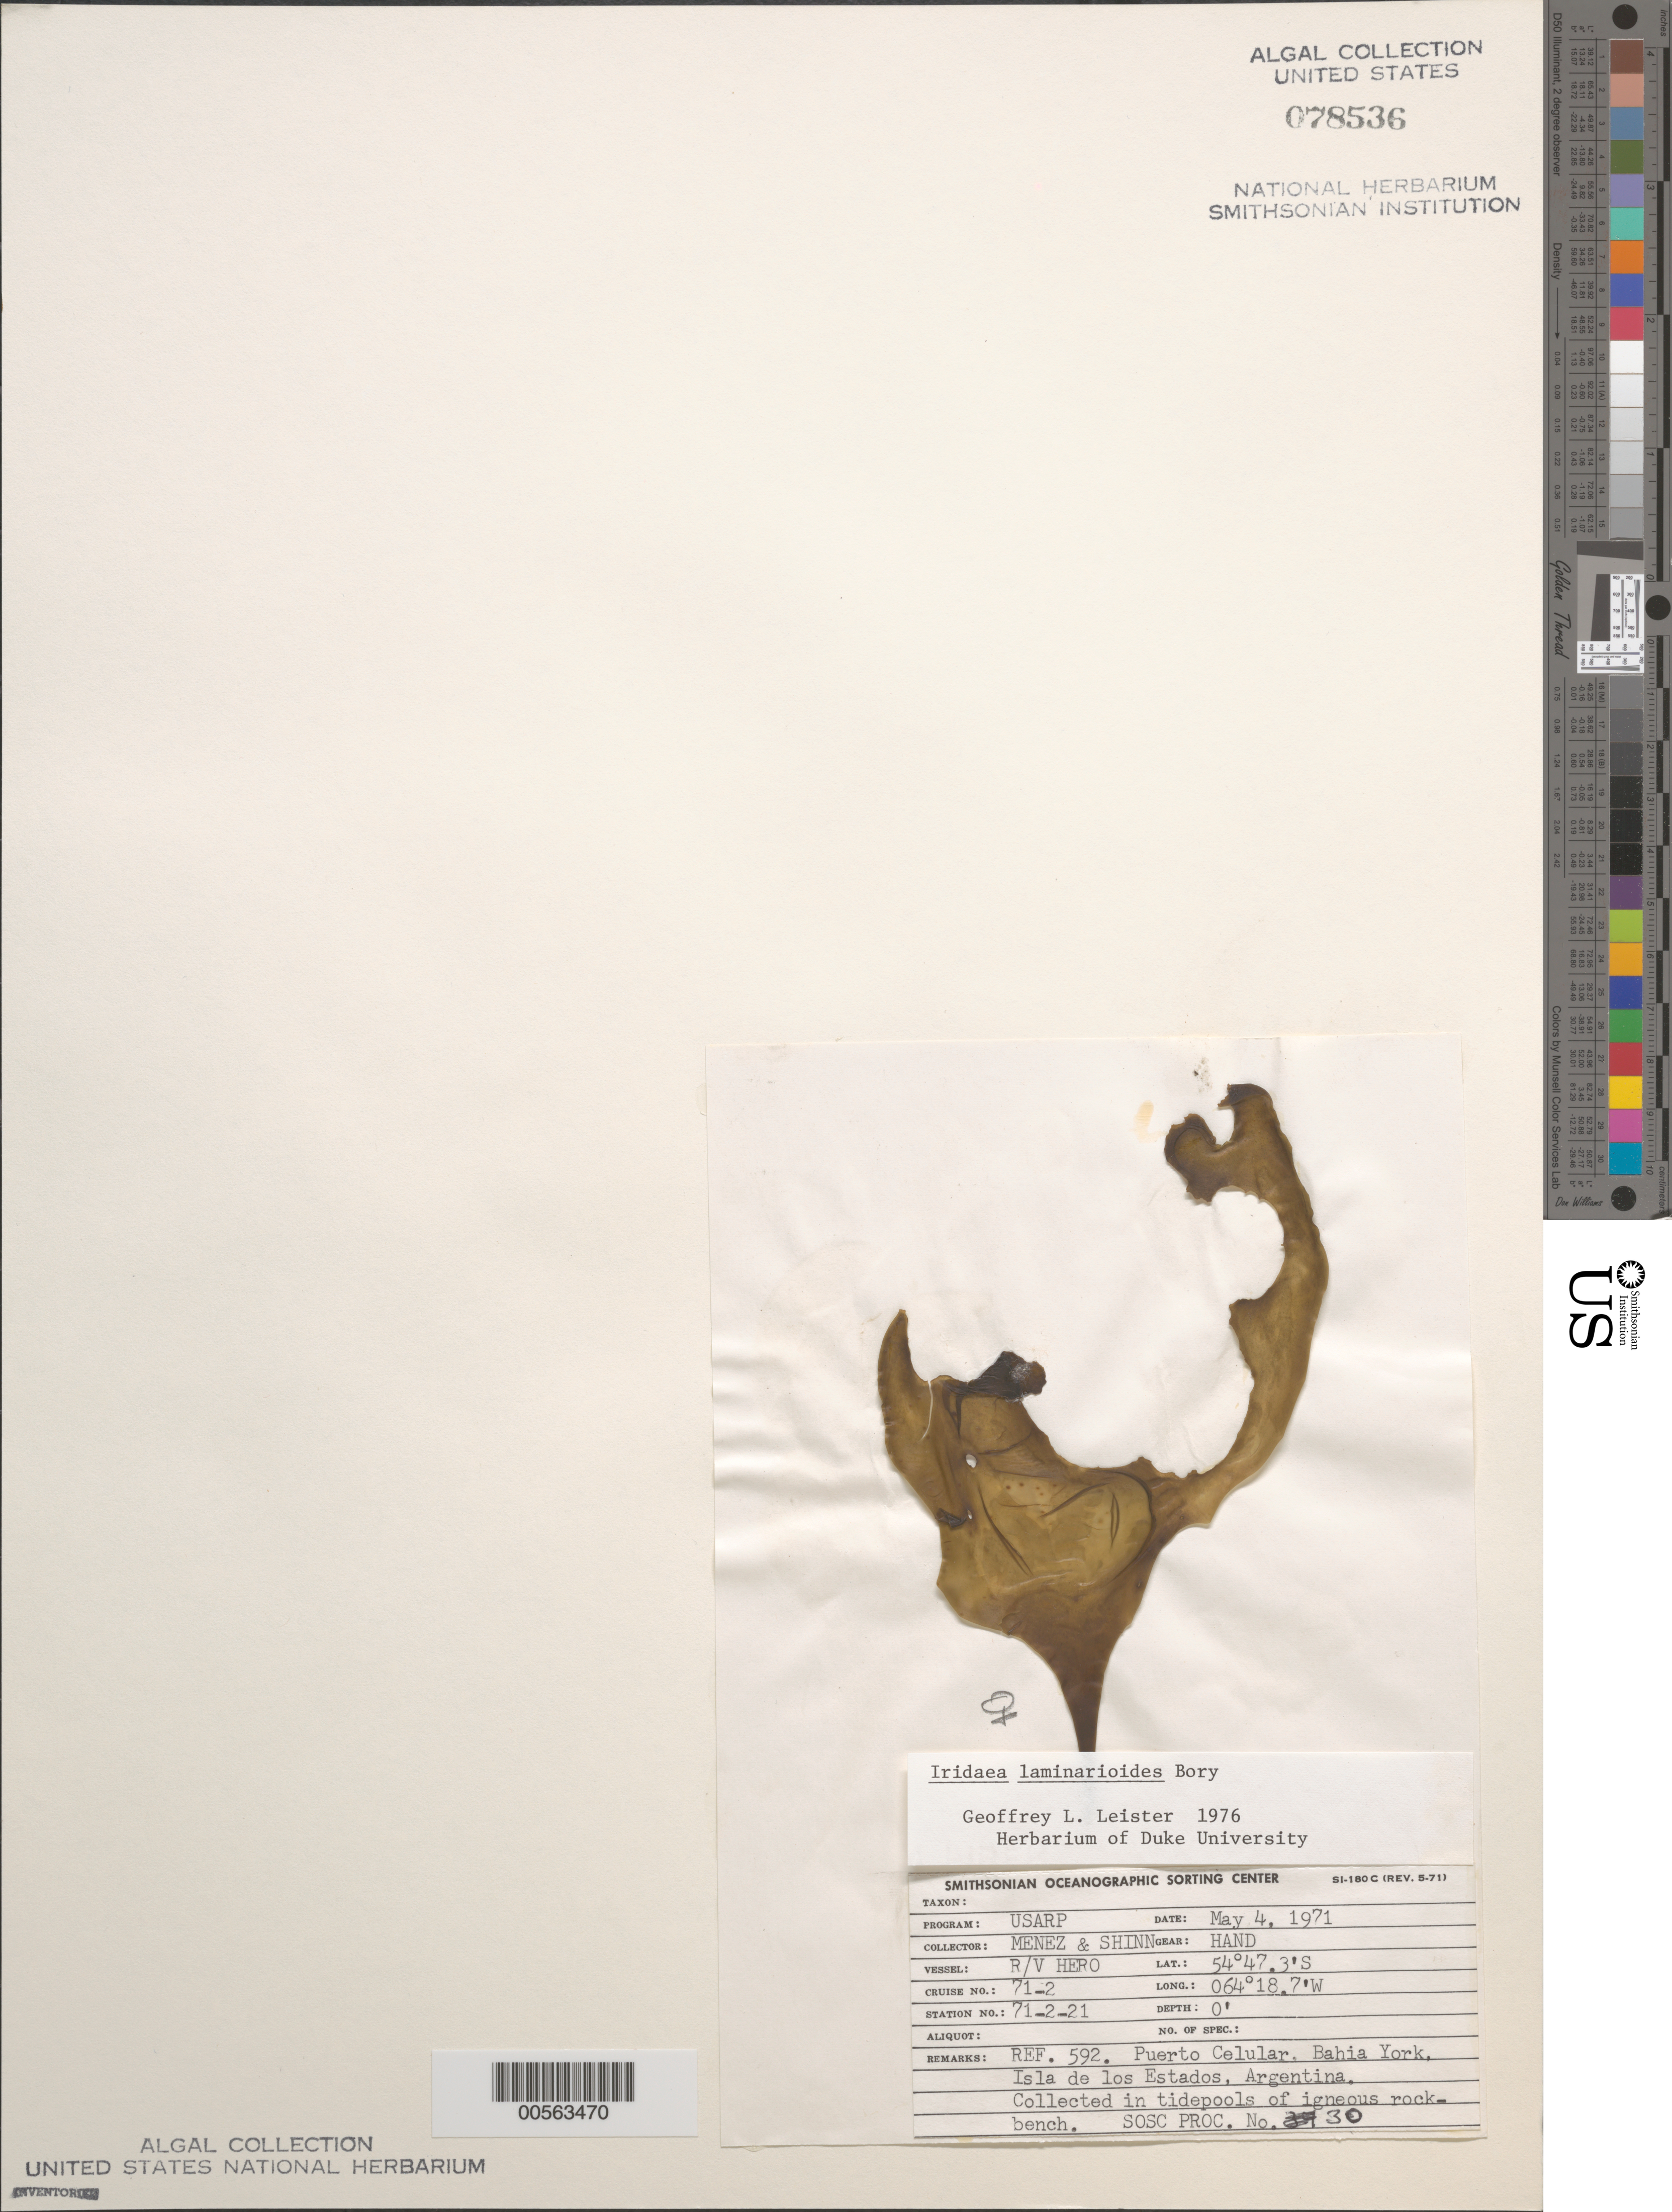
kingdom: Plantae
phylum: Rhodophyta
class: Florideophyceae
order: Gigartinales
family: Gigartinaceae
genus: Mazzaella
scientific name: Mazzaella laminarioides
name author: (Bory) Fredericq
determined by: Algae name updating Project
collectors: Meñez & -. Shinn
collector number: Station 71-2-21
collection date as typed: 04 May 1971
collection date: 1971-05-04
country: Argentina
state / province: Tierra del Fuego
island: Isla de los Estados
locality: Puerto Celular, Bahia York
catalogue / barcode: US 78536